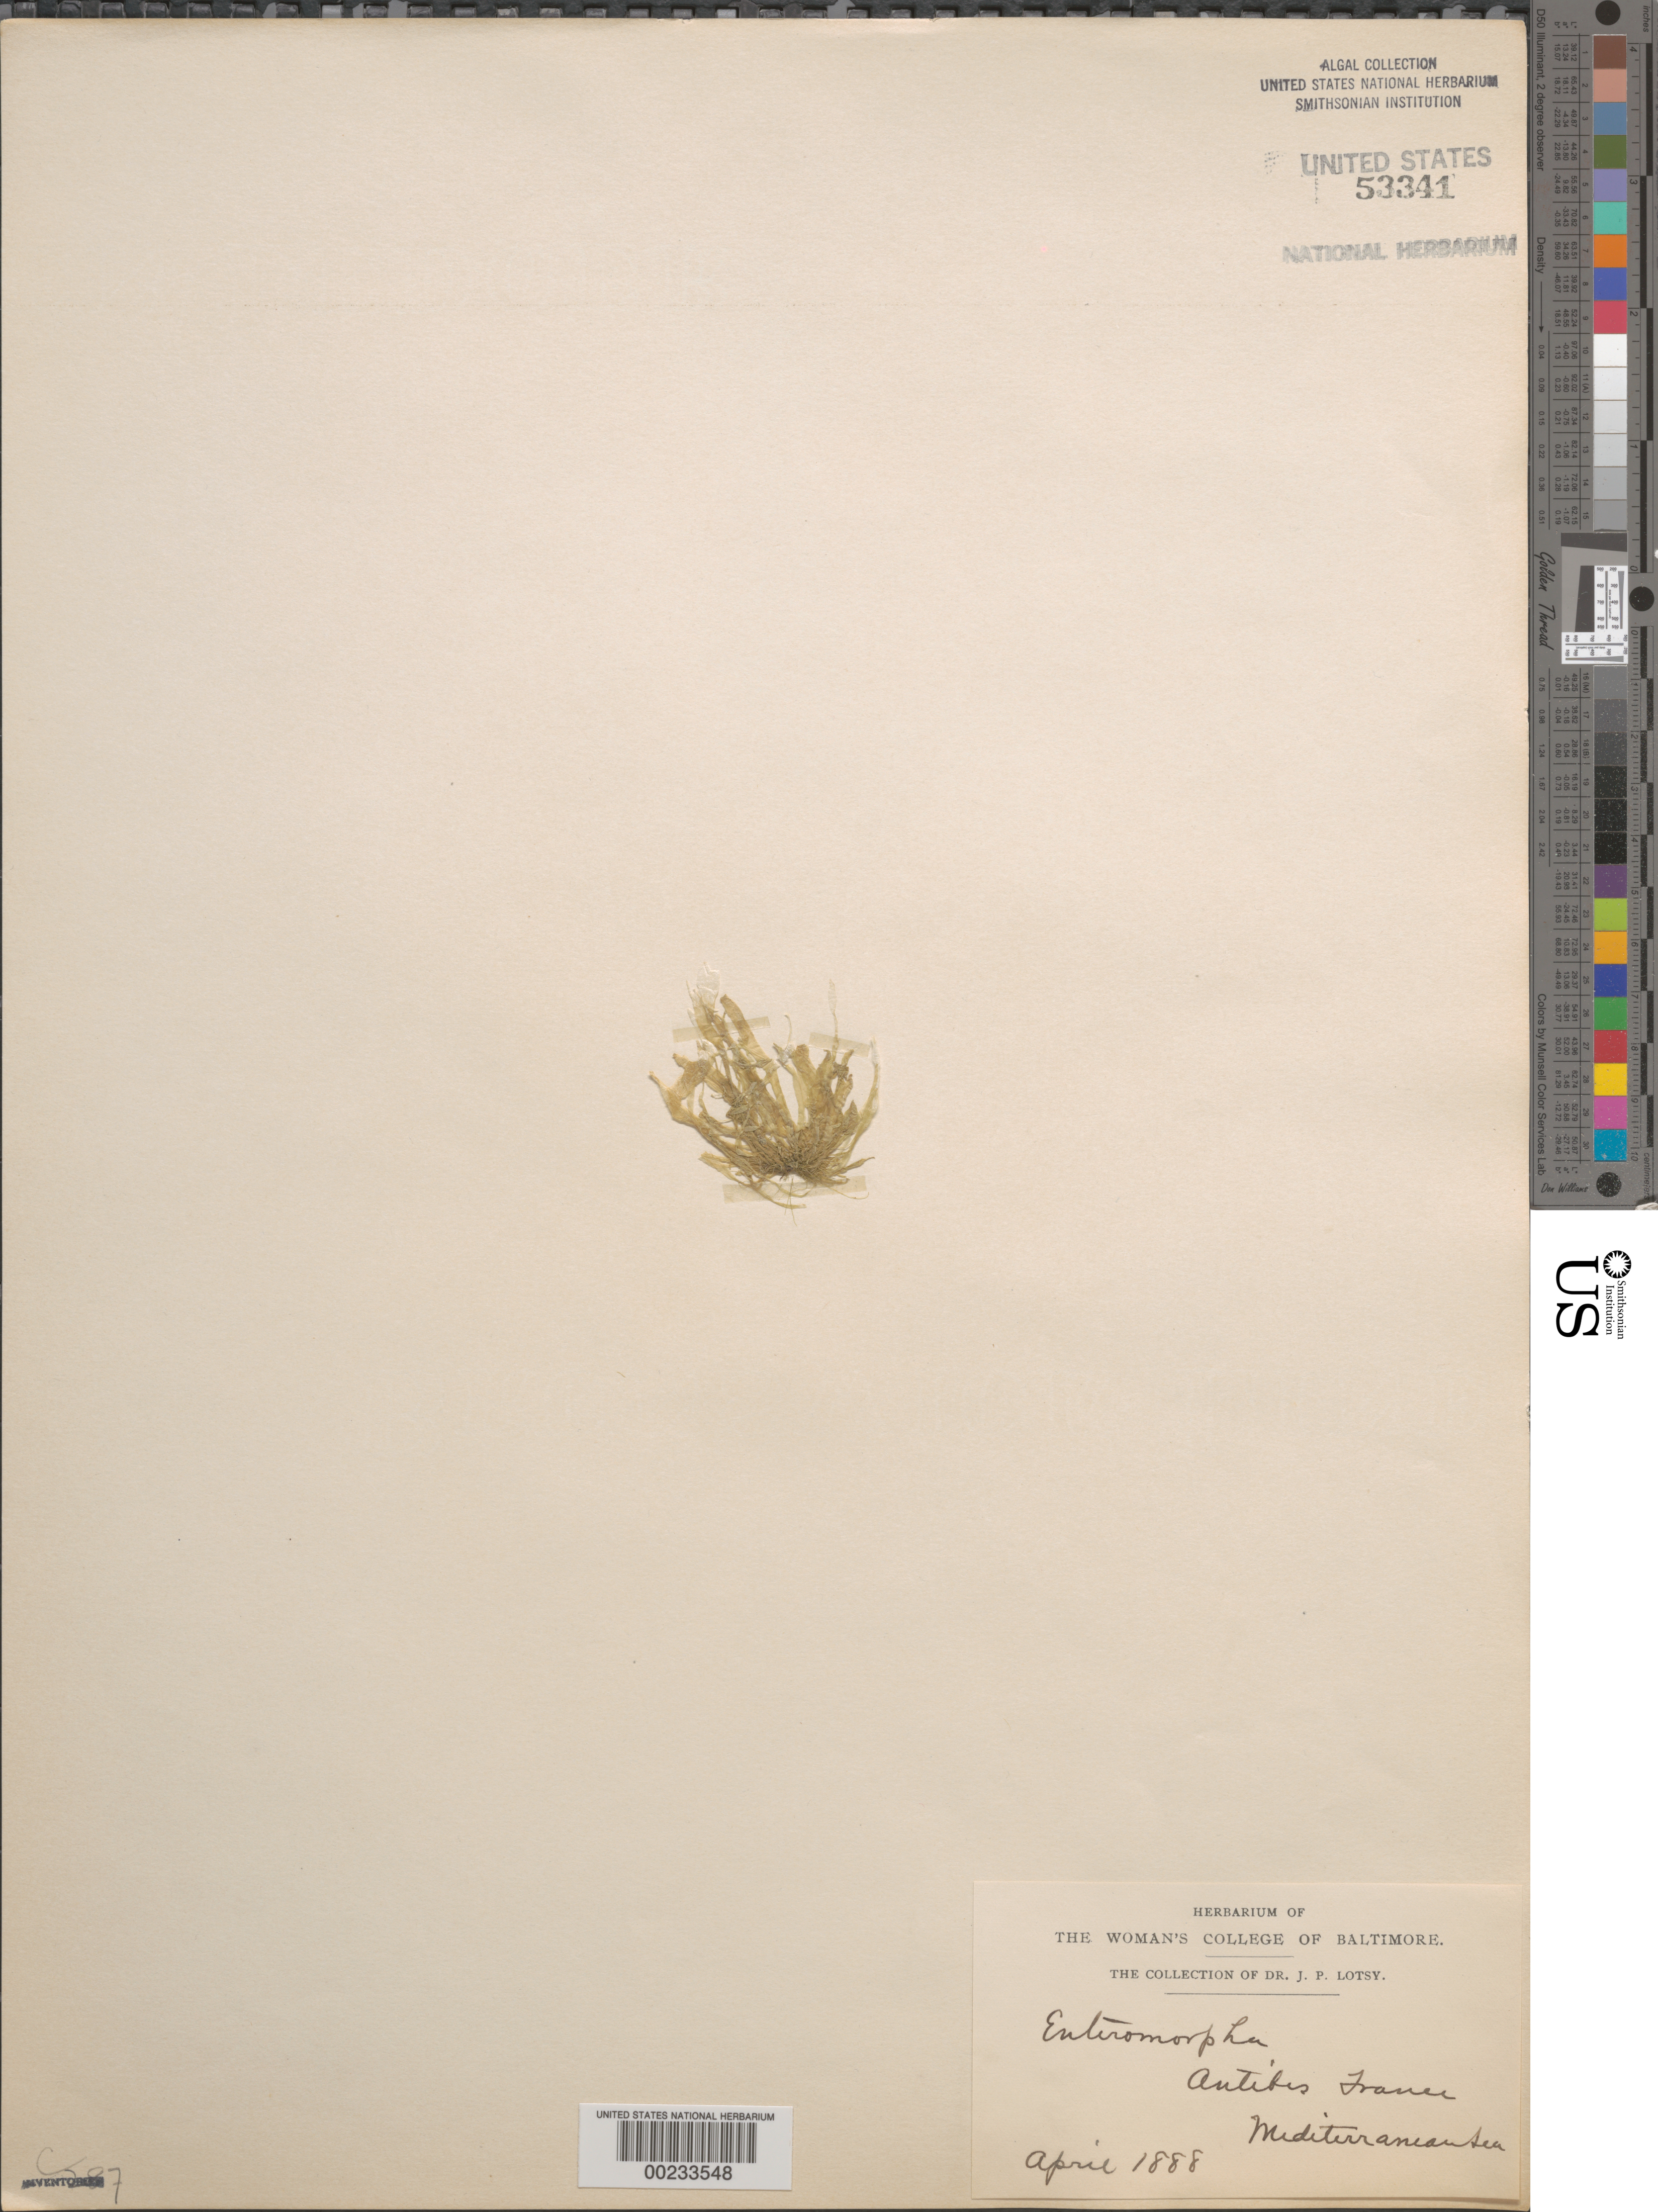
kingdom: Plantae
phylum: Chlorophyta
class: Ulvophyceae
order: Ulvales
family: Ulvaceae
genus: Ulva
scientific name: Ulva sp.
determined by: Algae name updating Project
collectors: J. Lotsy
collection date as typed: Apr 1888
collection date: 1888-04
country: France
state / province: Provence-Alpes-Côte d'Azur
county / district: Alpes-Maritimes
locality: Antibes, Mediterranean Sea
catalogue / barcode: US 53341